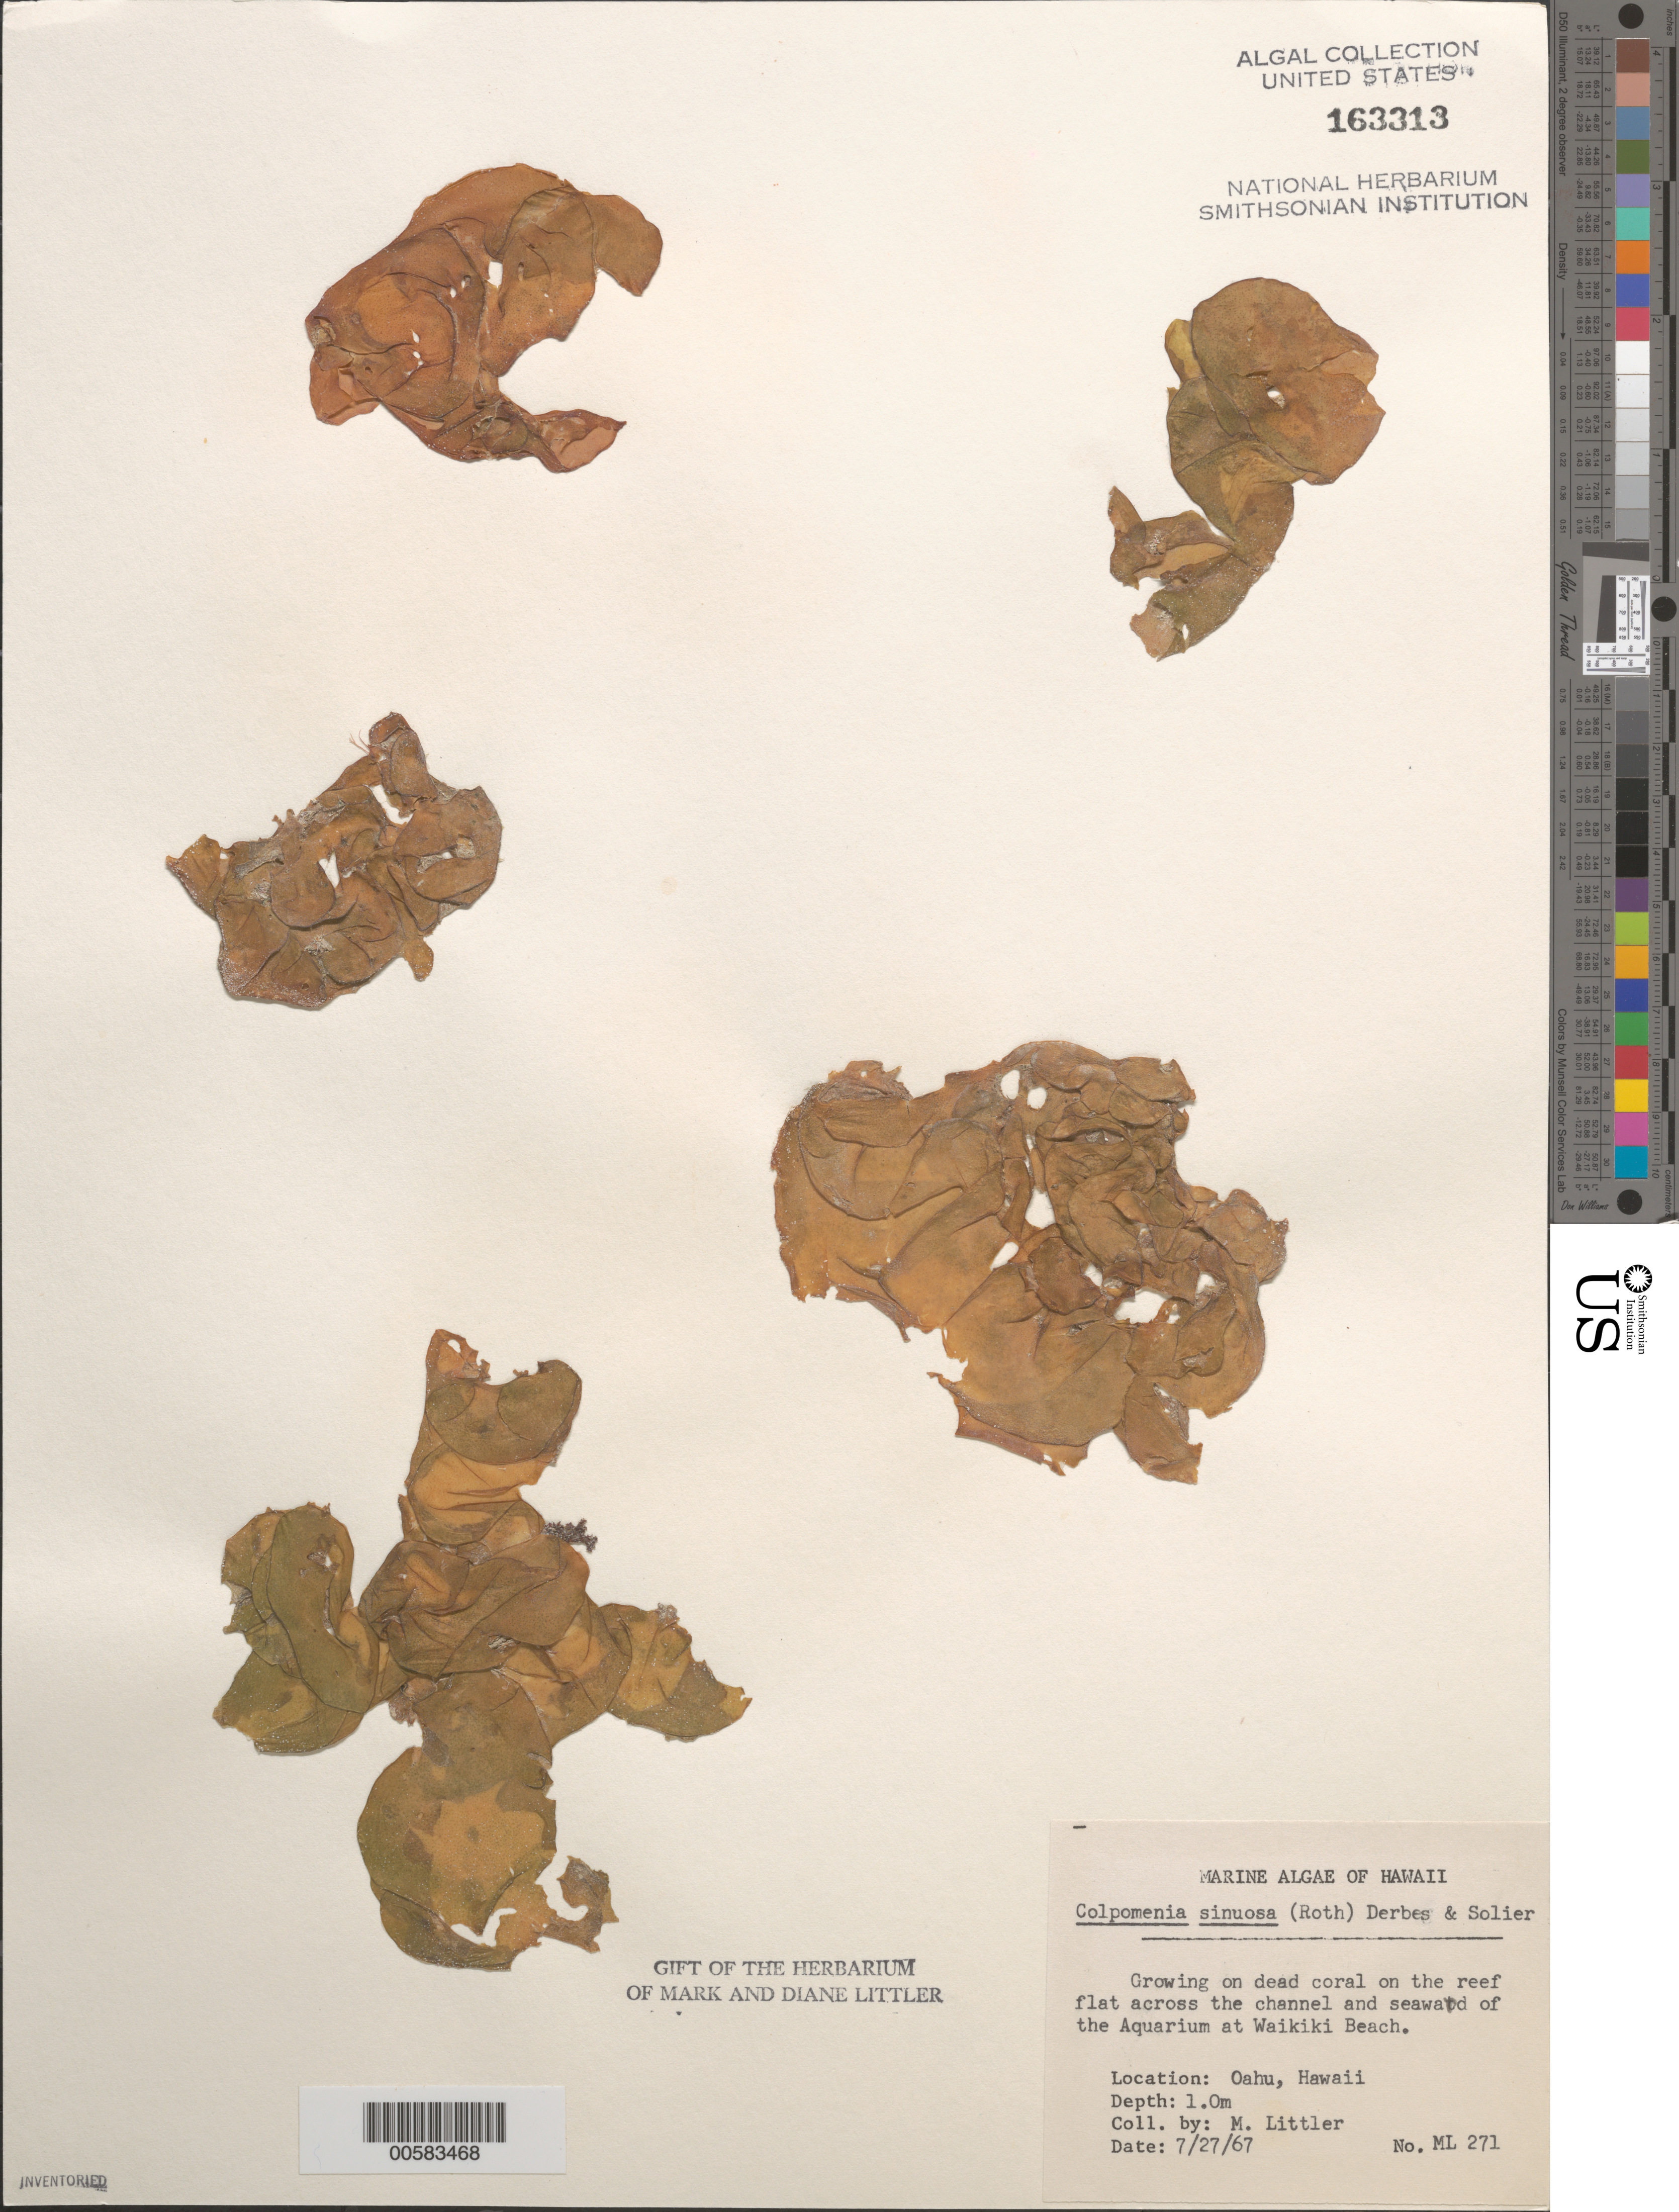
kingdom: Chromista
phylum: Ochrophyta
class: Phaeophyceae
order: Scytosiphonales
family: Scytosiphonaceae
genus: Colpomenia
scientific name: Colpomenia sinuosa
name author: (K. Mert. ex Roth) Derbes & Solier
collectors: M. M. Littler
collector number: ML 271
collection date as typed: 27 Jul 1967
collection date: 1967-07-27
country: United States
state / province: Hawaii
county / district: Honolulu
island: Oahu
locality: Waikiki Beach near Aquarium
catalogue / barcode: US 163313